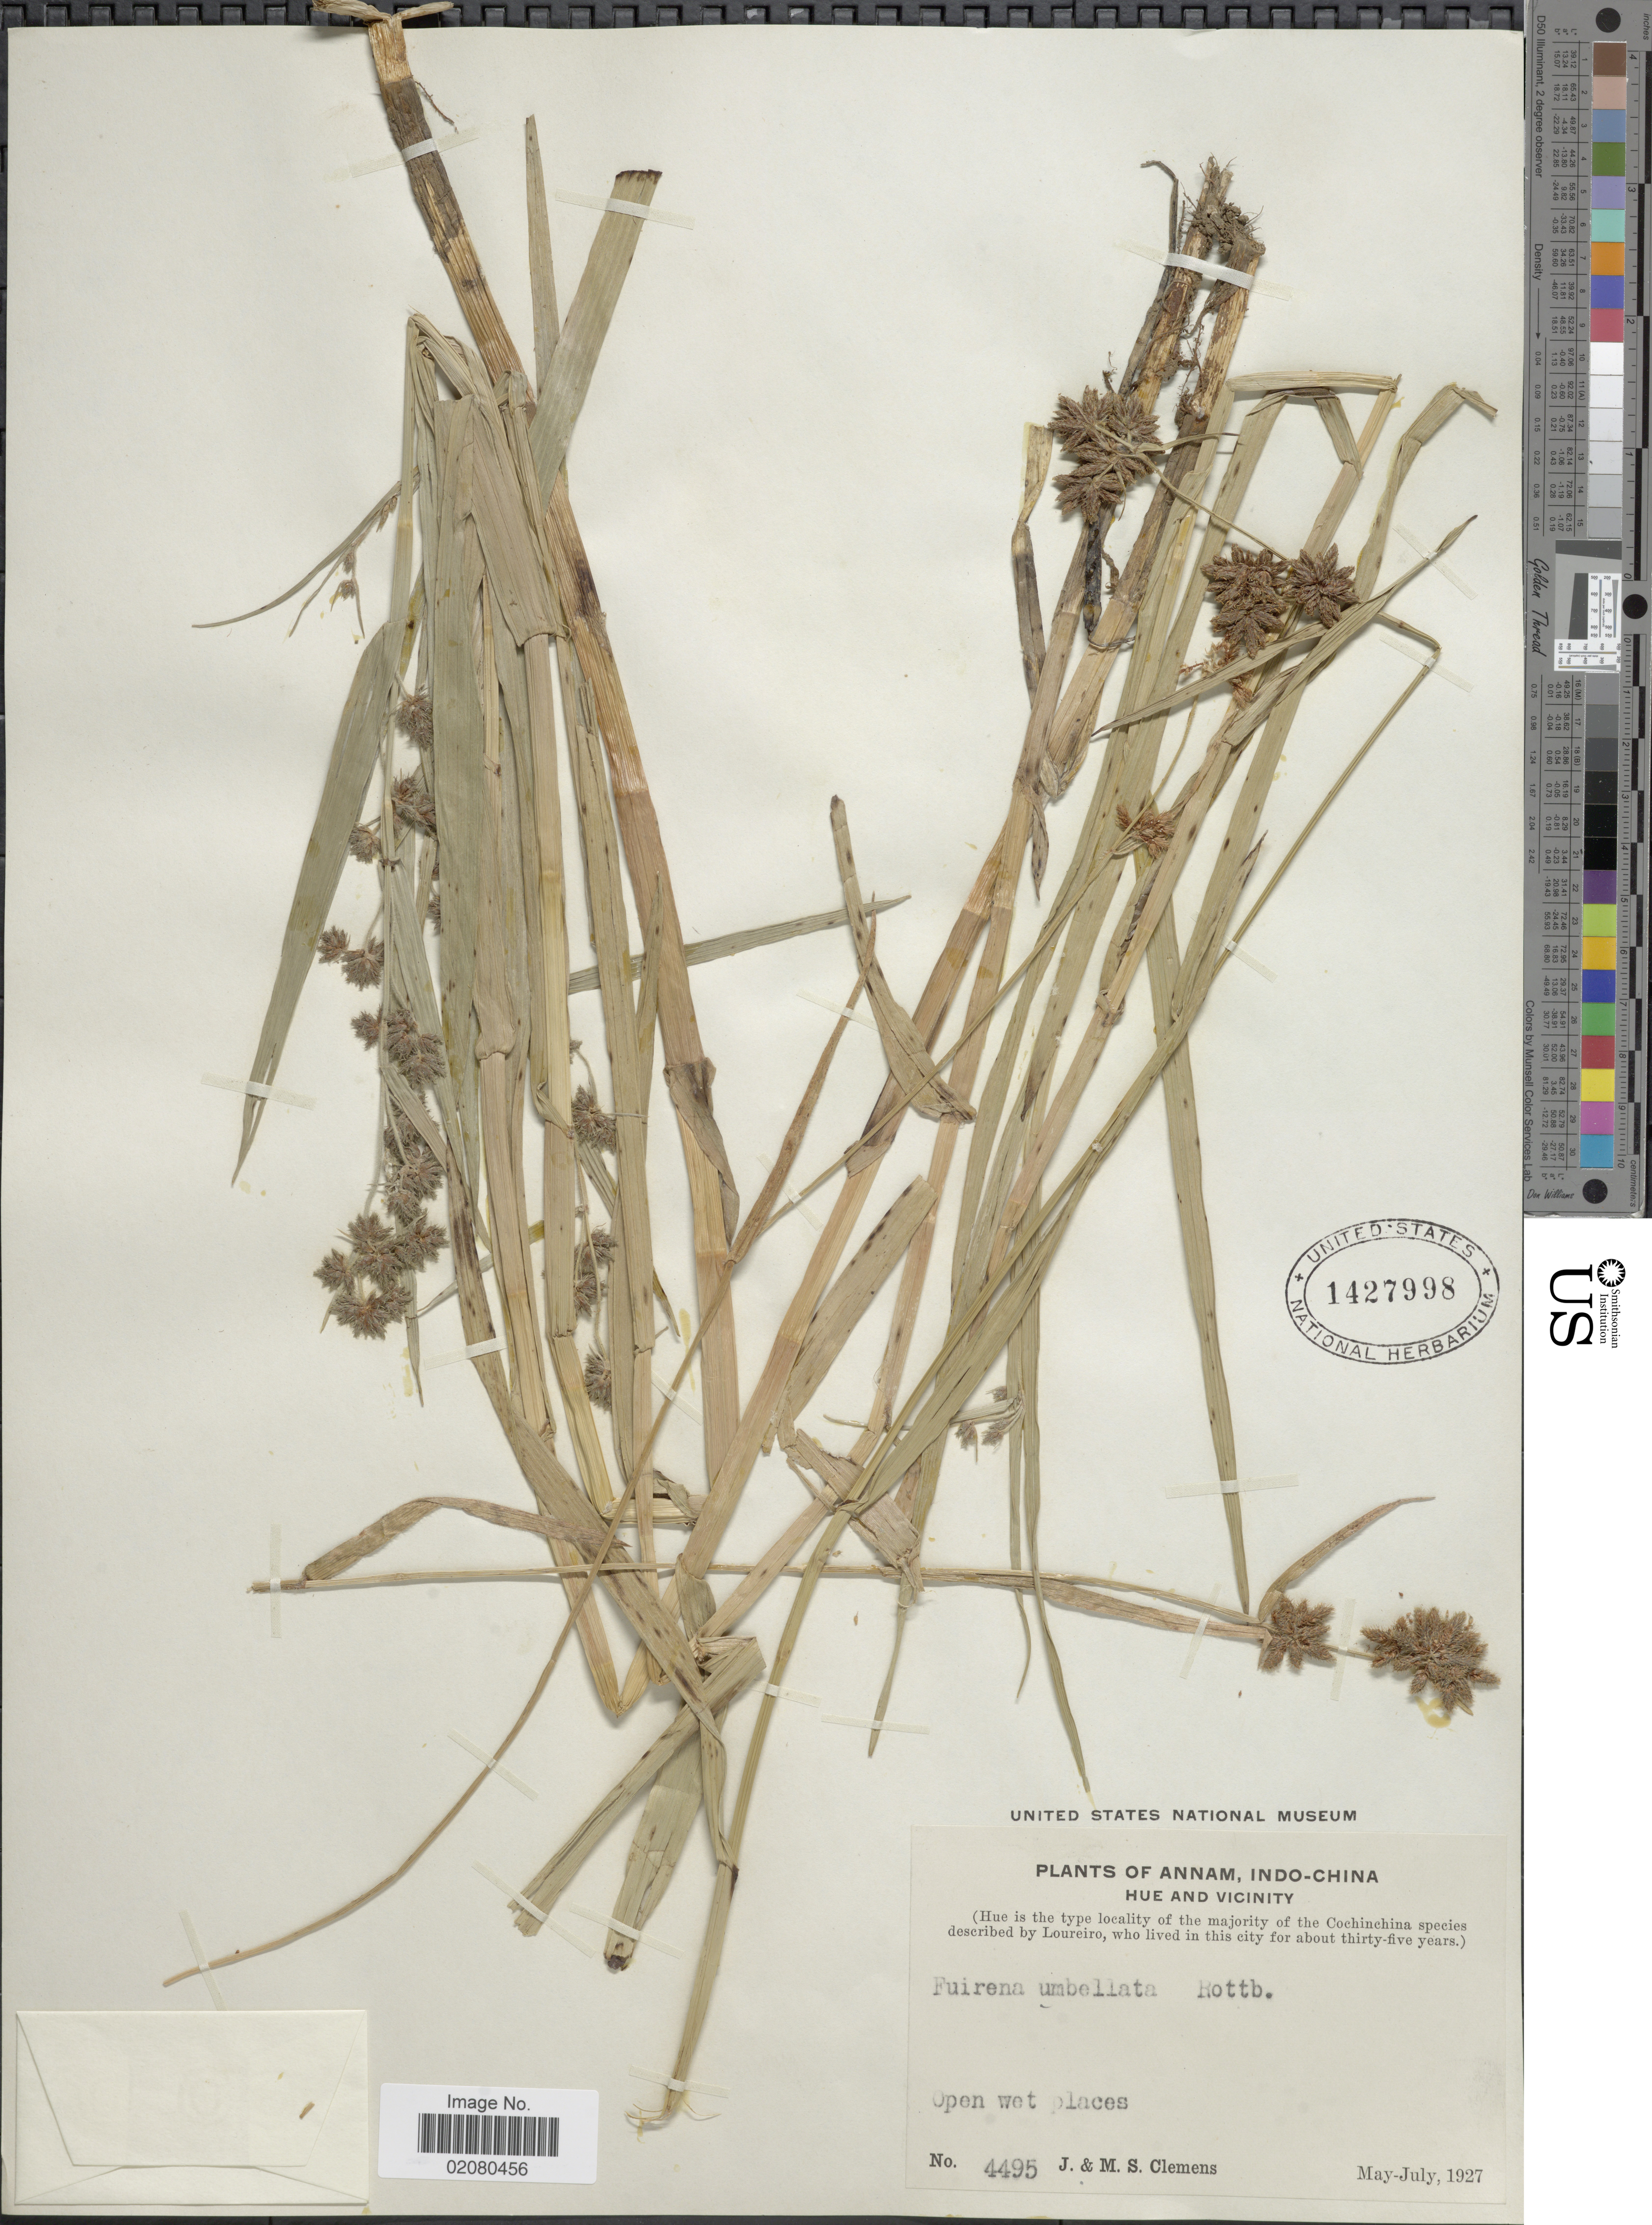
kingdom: Plantae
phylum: Tracheophyta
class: Liliopsida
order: Poales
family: Cyperaceae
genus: Fuirena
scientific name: Fuirena umbellata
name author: Rottb.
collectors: J. Clemens & M. S. Clemens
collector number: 4495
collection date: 1927-05/1927-07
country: Vietnam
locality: Annam, Indo-China Hue and vicinity (Hue is the type locality of the majority of the Cochinchina species described by Loureiro, who lived in this city for about thirty-five years).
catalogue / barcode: US 1427998